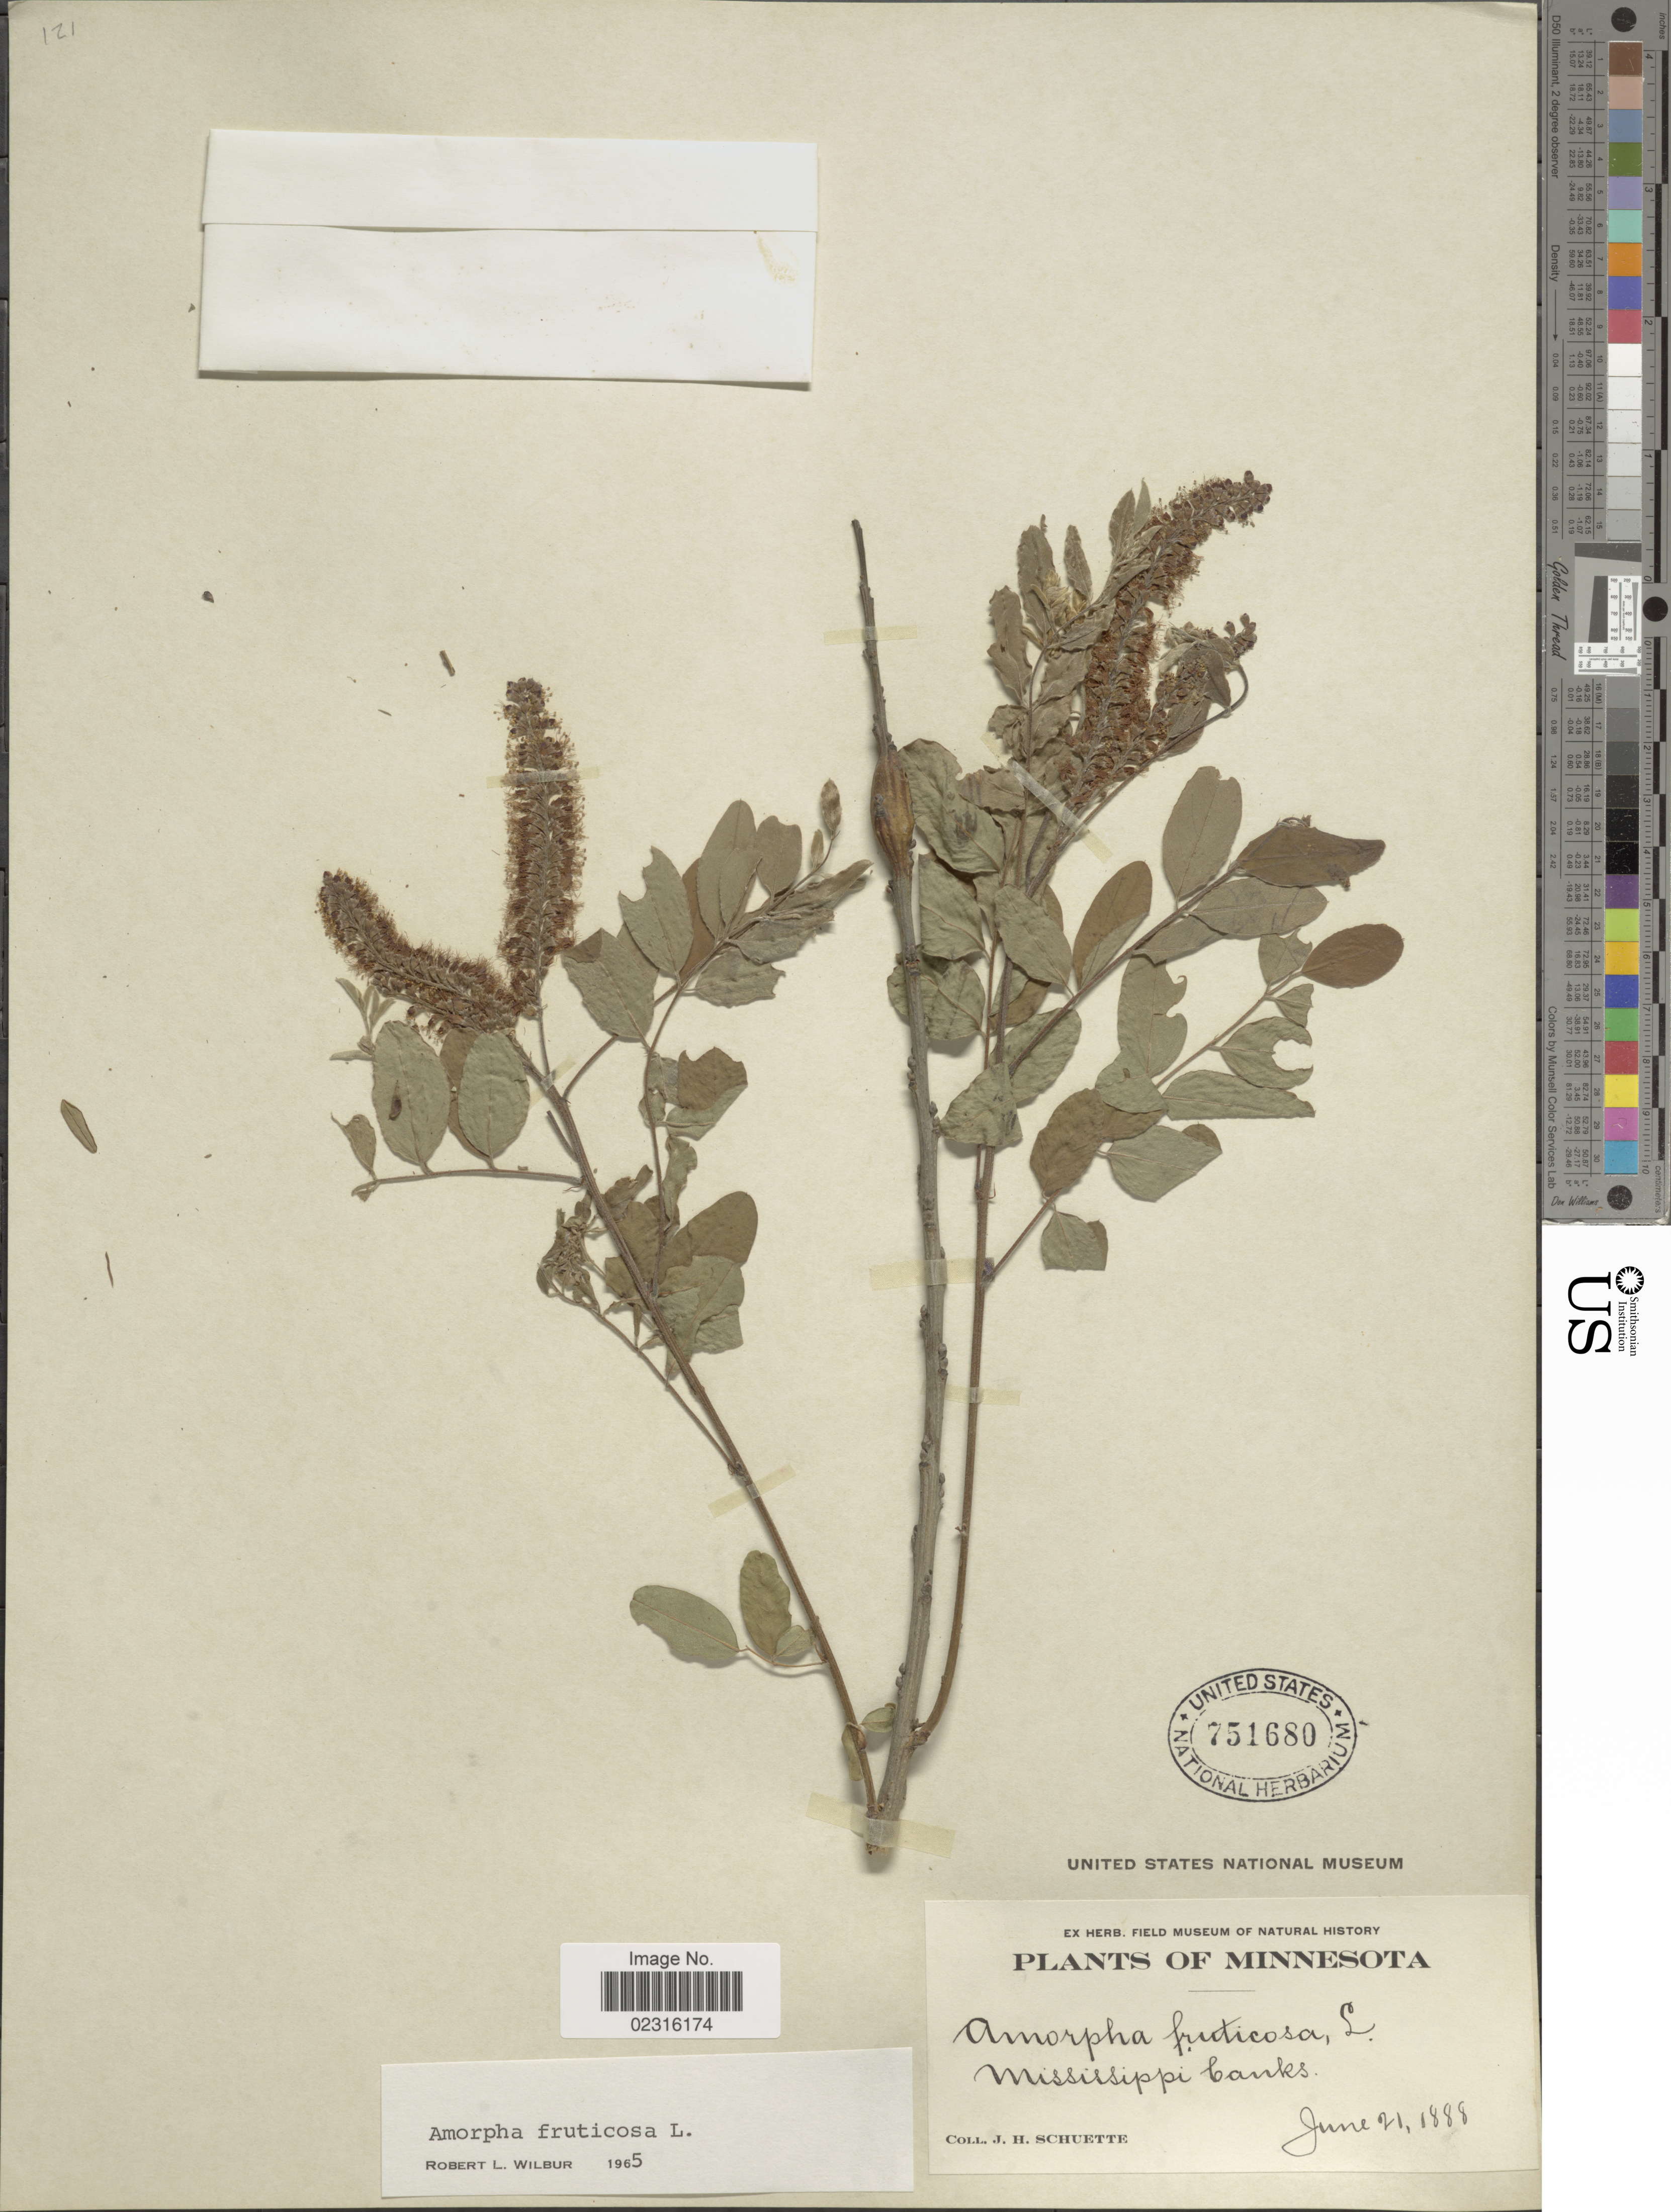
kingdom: Plantae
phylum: Tracheophyta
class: Magnoliopsida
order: Fabales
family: Fabaceae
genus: Amorpha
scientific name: Amorpha fruticosa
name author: L.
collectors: J. H. Schuette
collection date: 1888-06-21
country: United States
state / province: Minnesota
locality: Mississippi banks.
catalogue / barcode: US 751680